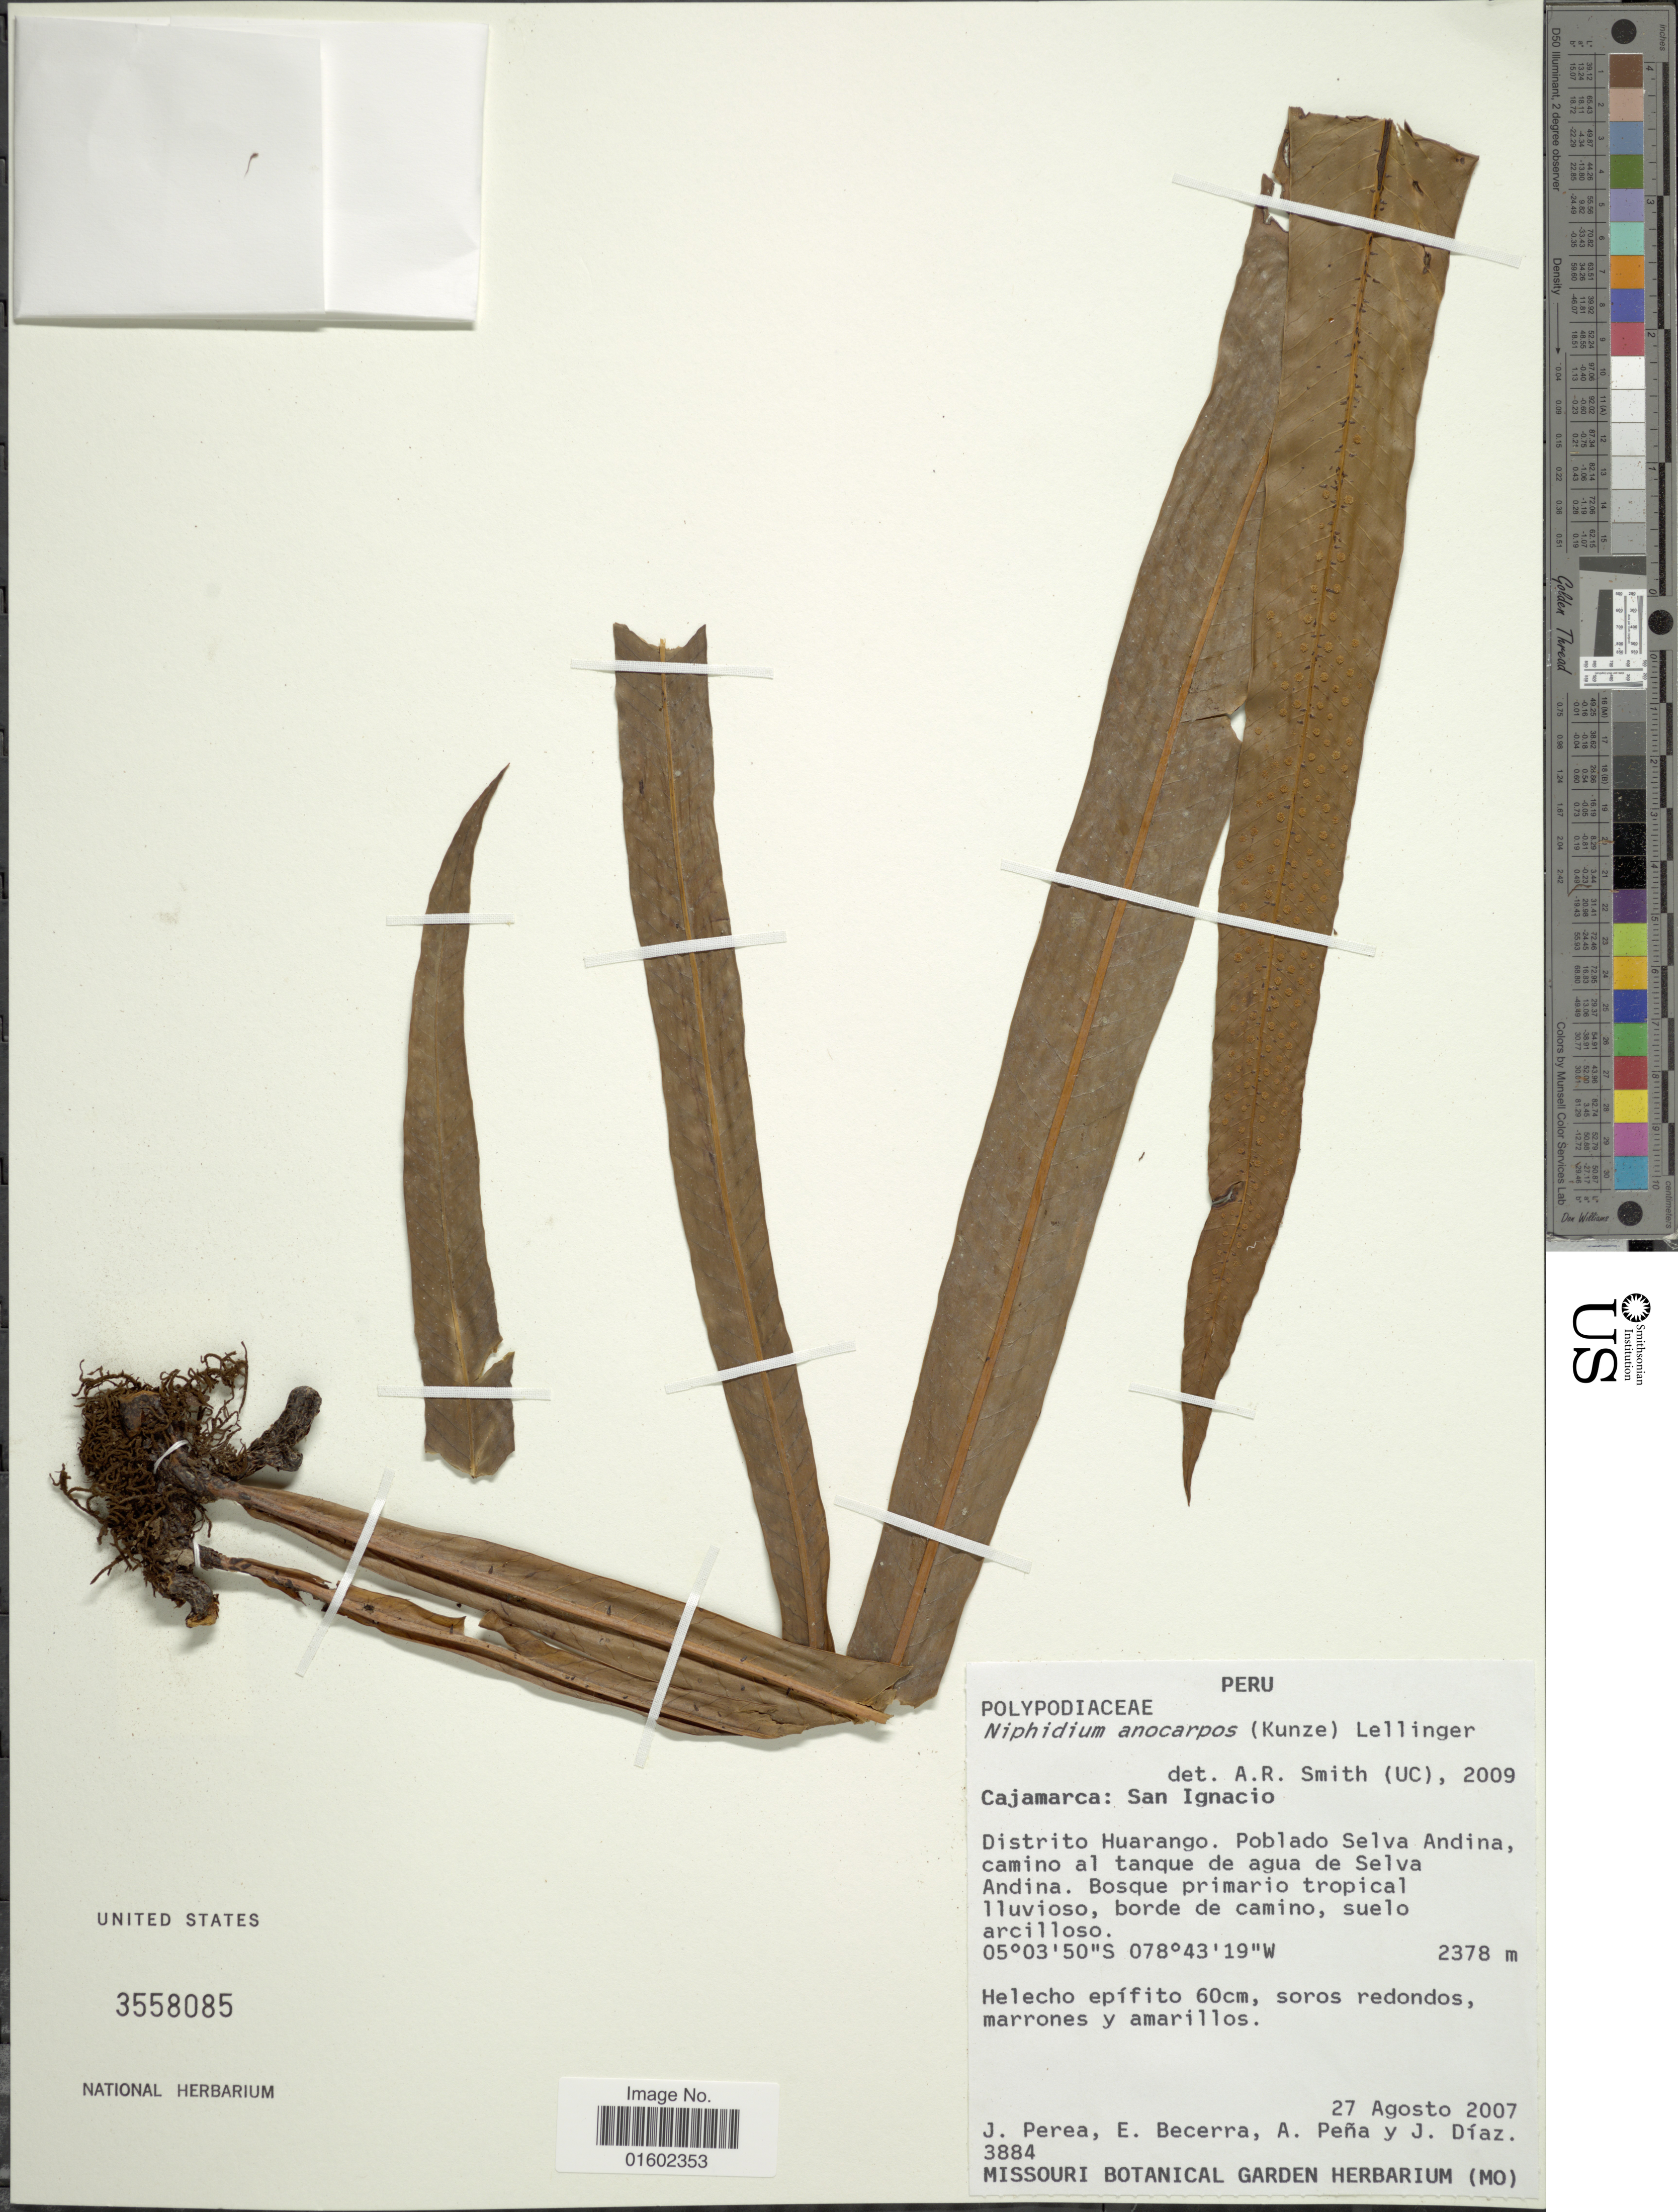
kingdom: Plantae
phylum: Tracheophyta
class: Polypodiopsida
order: Polypodiales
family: Polypodiaceae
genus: Niphidium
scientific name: Niphidium anocarpos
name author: (Kunze) Lellinger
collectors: J. Perea, E. Becerra, A. Pena & J. Diaz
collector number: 3884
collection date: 2007-08-07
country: Peru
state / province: Cajamarca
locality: San Ignacio, Distrito Huarango, Poblado Selva Andina, camino al tanque de agua de Selva Andina, Bosque primario tropical lluvioso, borde de camino, suelo arcilloso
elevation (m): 2378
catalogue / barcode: US 3558085